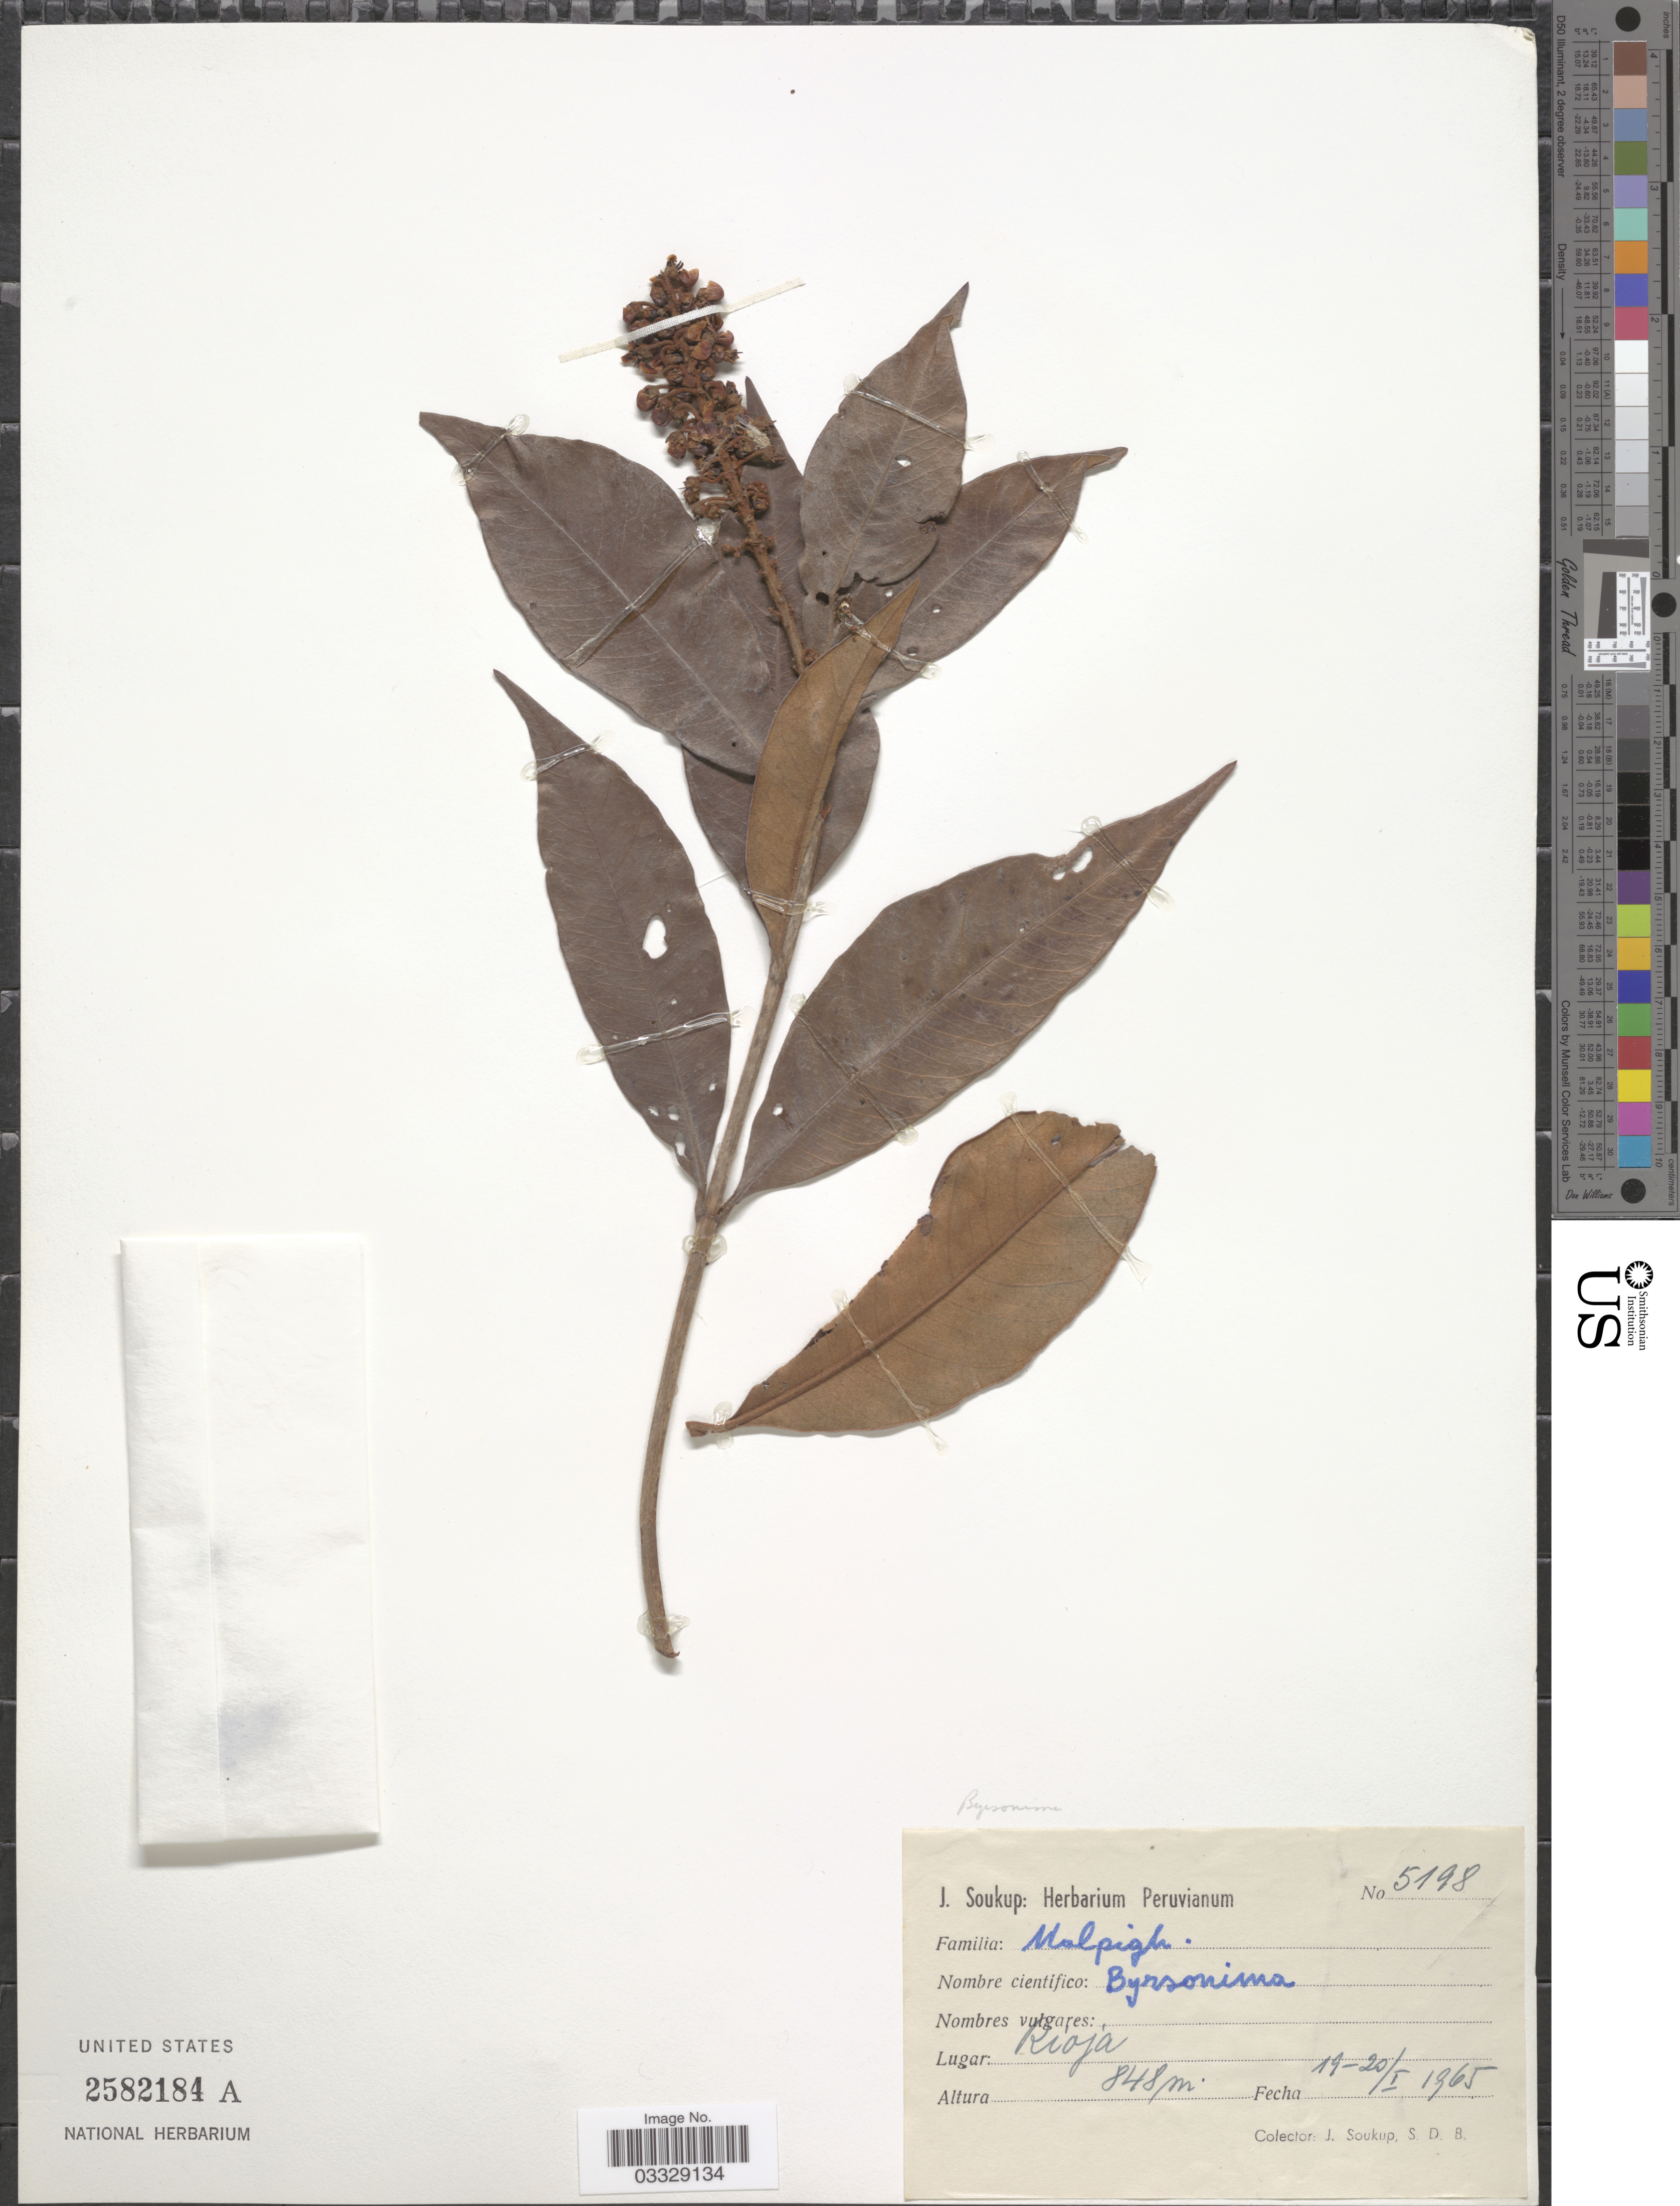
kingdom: Plantae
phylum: Tracheophyta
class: Magnoliopsida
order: Malpighiales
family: Malpighiaceae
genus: Byrsonima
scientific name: Byrsonima sp.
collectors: J. Soukup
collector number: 5198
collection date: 1965-01-19/1965-01-20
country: Peru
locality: Rioja.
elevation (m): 848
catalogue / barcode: US 2582184A